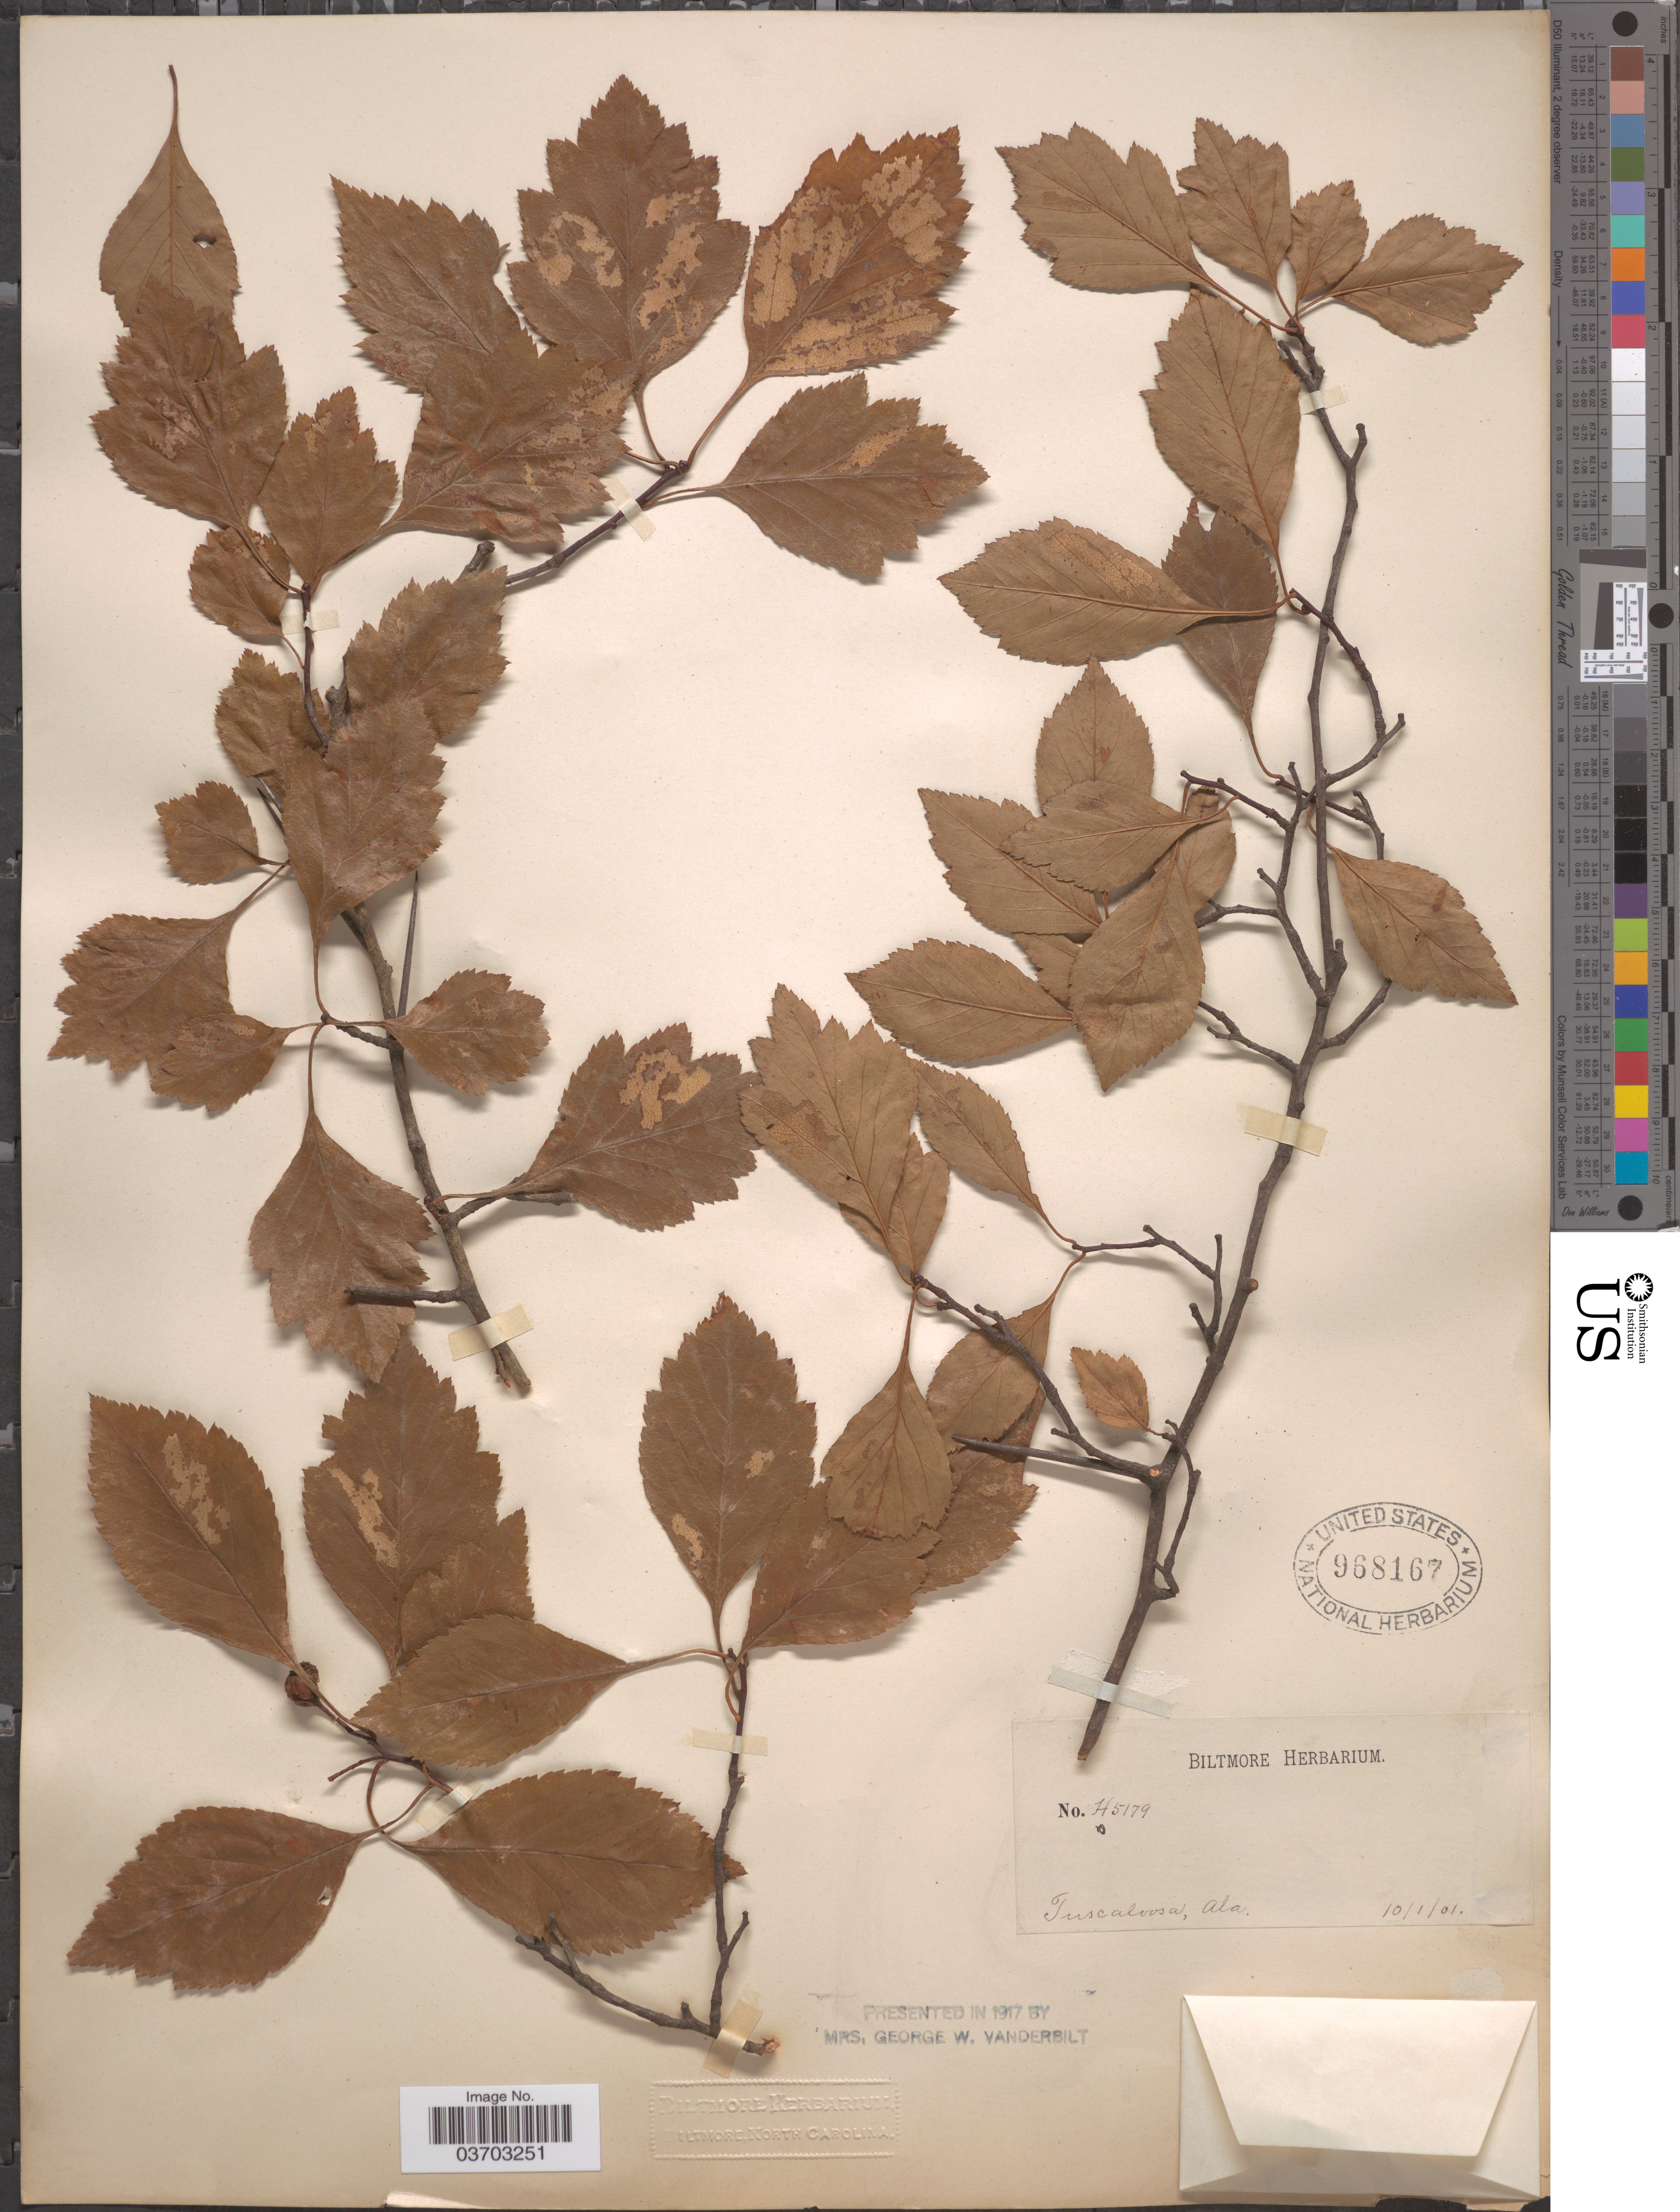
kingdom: Plantae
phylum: Tracheophyta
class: Magnoliopsida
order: Rosales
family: Rosaceae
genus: Crataegus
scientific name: Crataegus sp.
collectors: ex herb. Biltmore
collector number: H5179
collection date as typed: Transcribed d/m/y: 1/10/1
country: United States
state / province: Alabama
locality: Tuscaloosa.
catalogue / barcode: US 968167